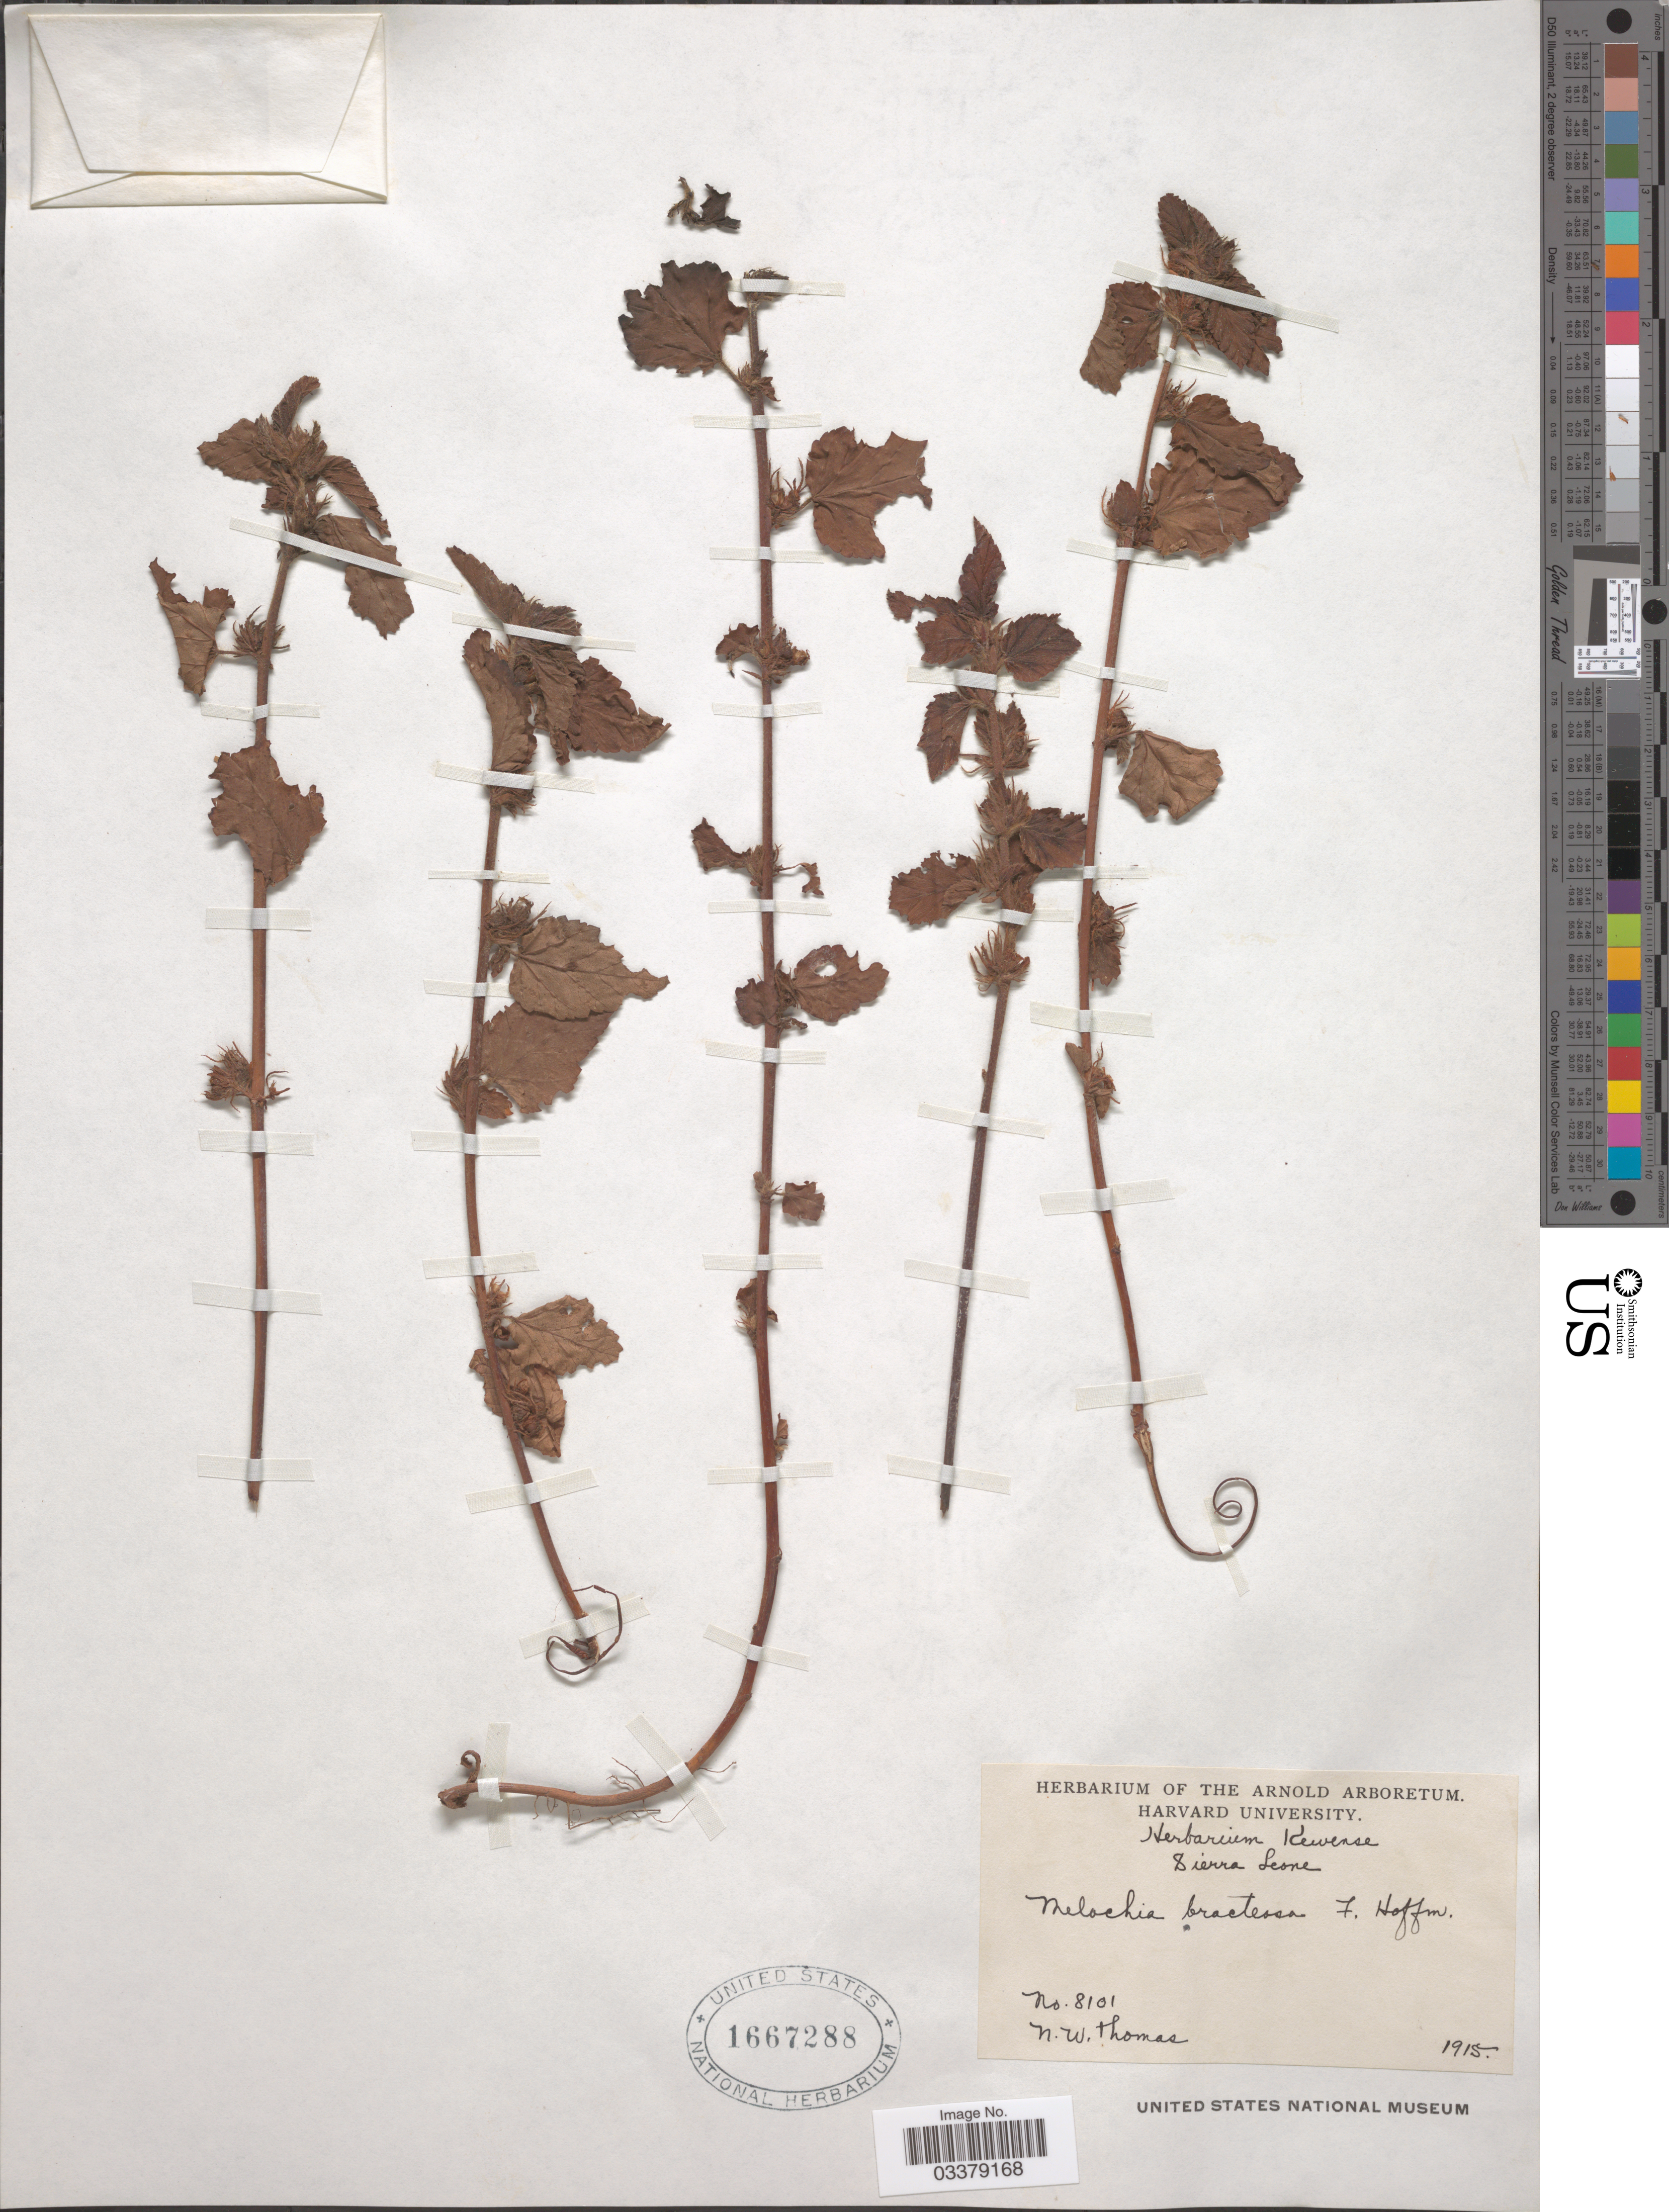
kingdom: Plantae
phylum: Tracheophyta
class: Magnoliopsida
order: Malvales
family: Malvaceae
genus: Melochia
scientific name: Melochia melissifolia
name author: Benth.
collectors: N. Thomas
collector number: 8101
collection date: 1915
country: Sierra Leone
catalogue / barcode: US 1667288